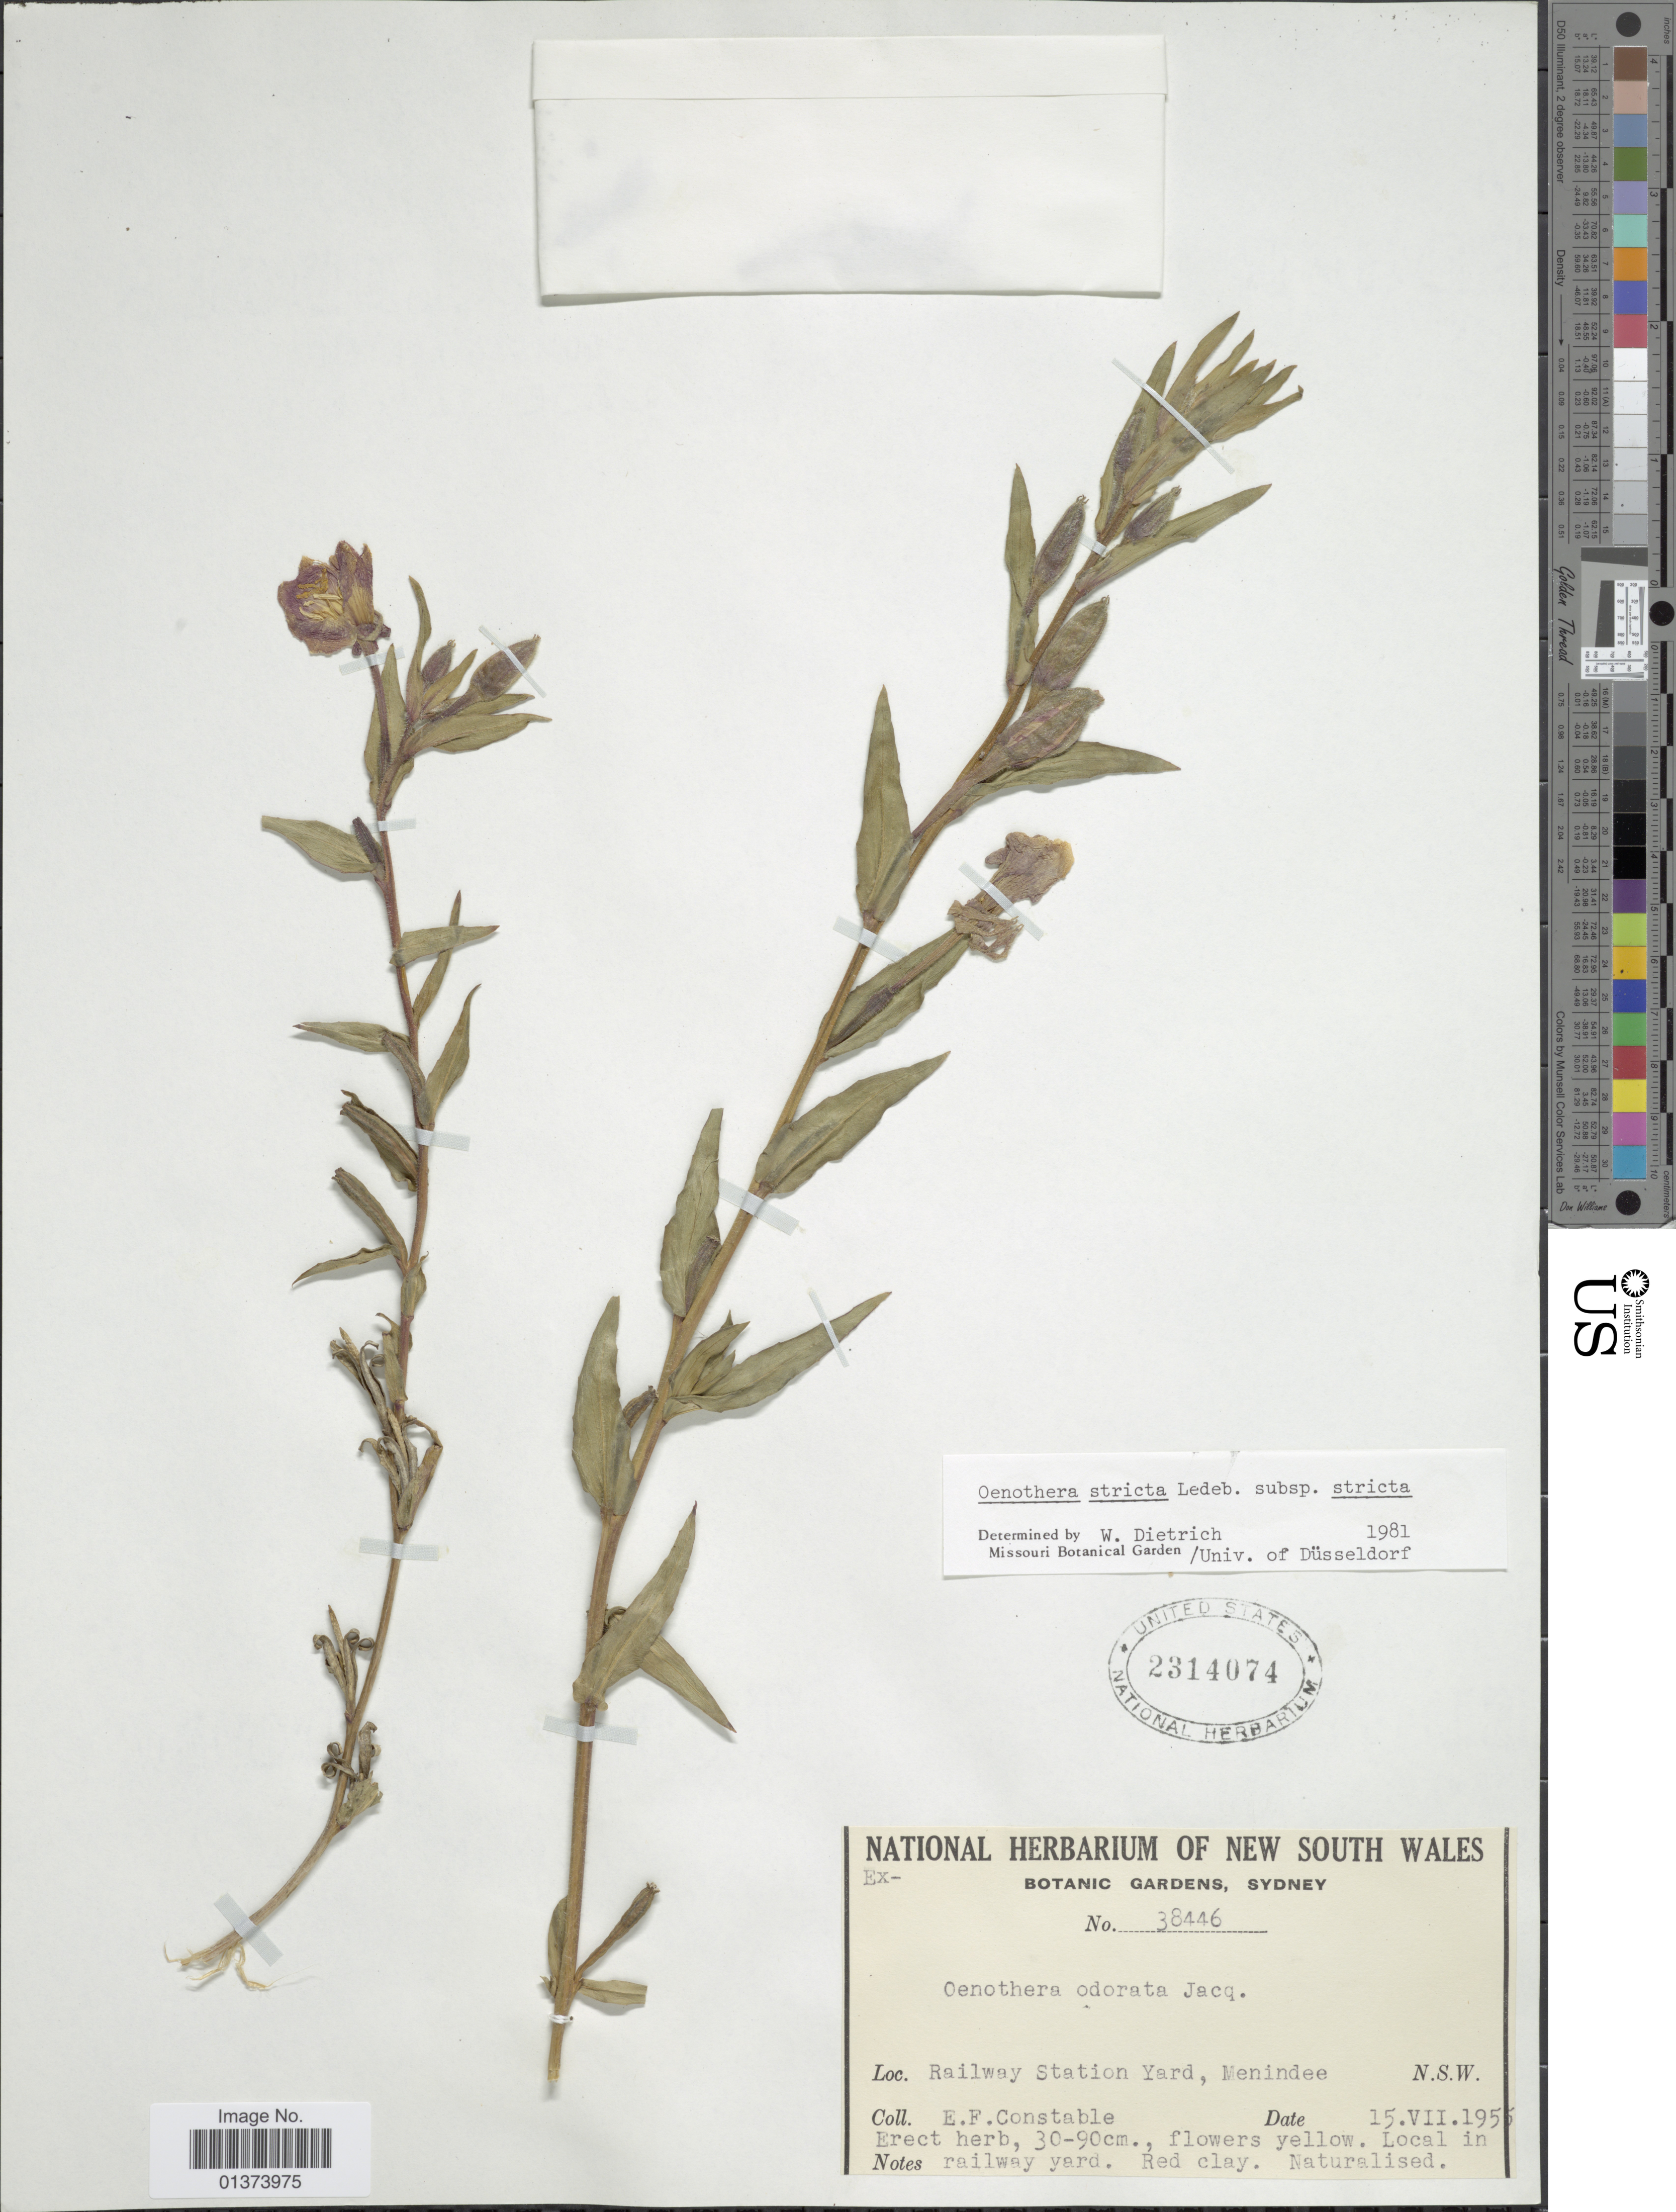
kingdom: Plantae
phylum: Tracheophyta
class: Magnoliopsida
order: Myrtales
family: Onagraceae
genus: Oenothera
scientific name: Oenothera stricta subsp. stricta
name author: Ledeb. ex Link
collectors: E. F. Constable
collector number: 38446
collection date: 1955-07-15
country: Australia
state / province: New South Wales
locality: Railway Station Yard, Menindee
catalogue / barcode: US 2314074